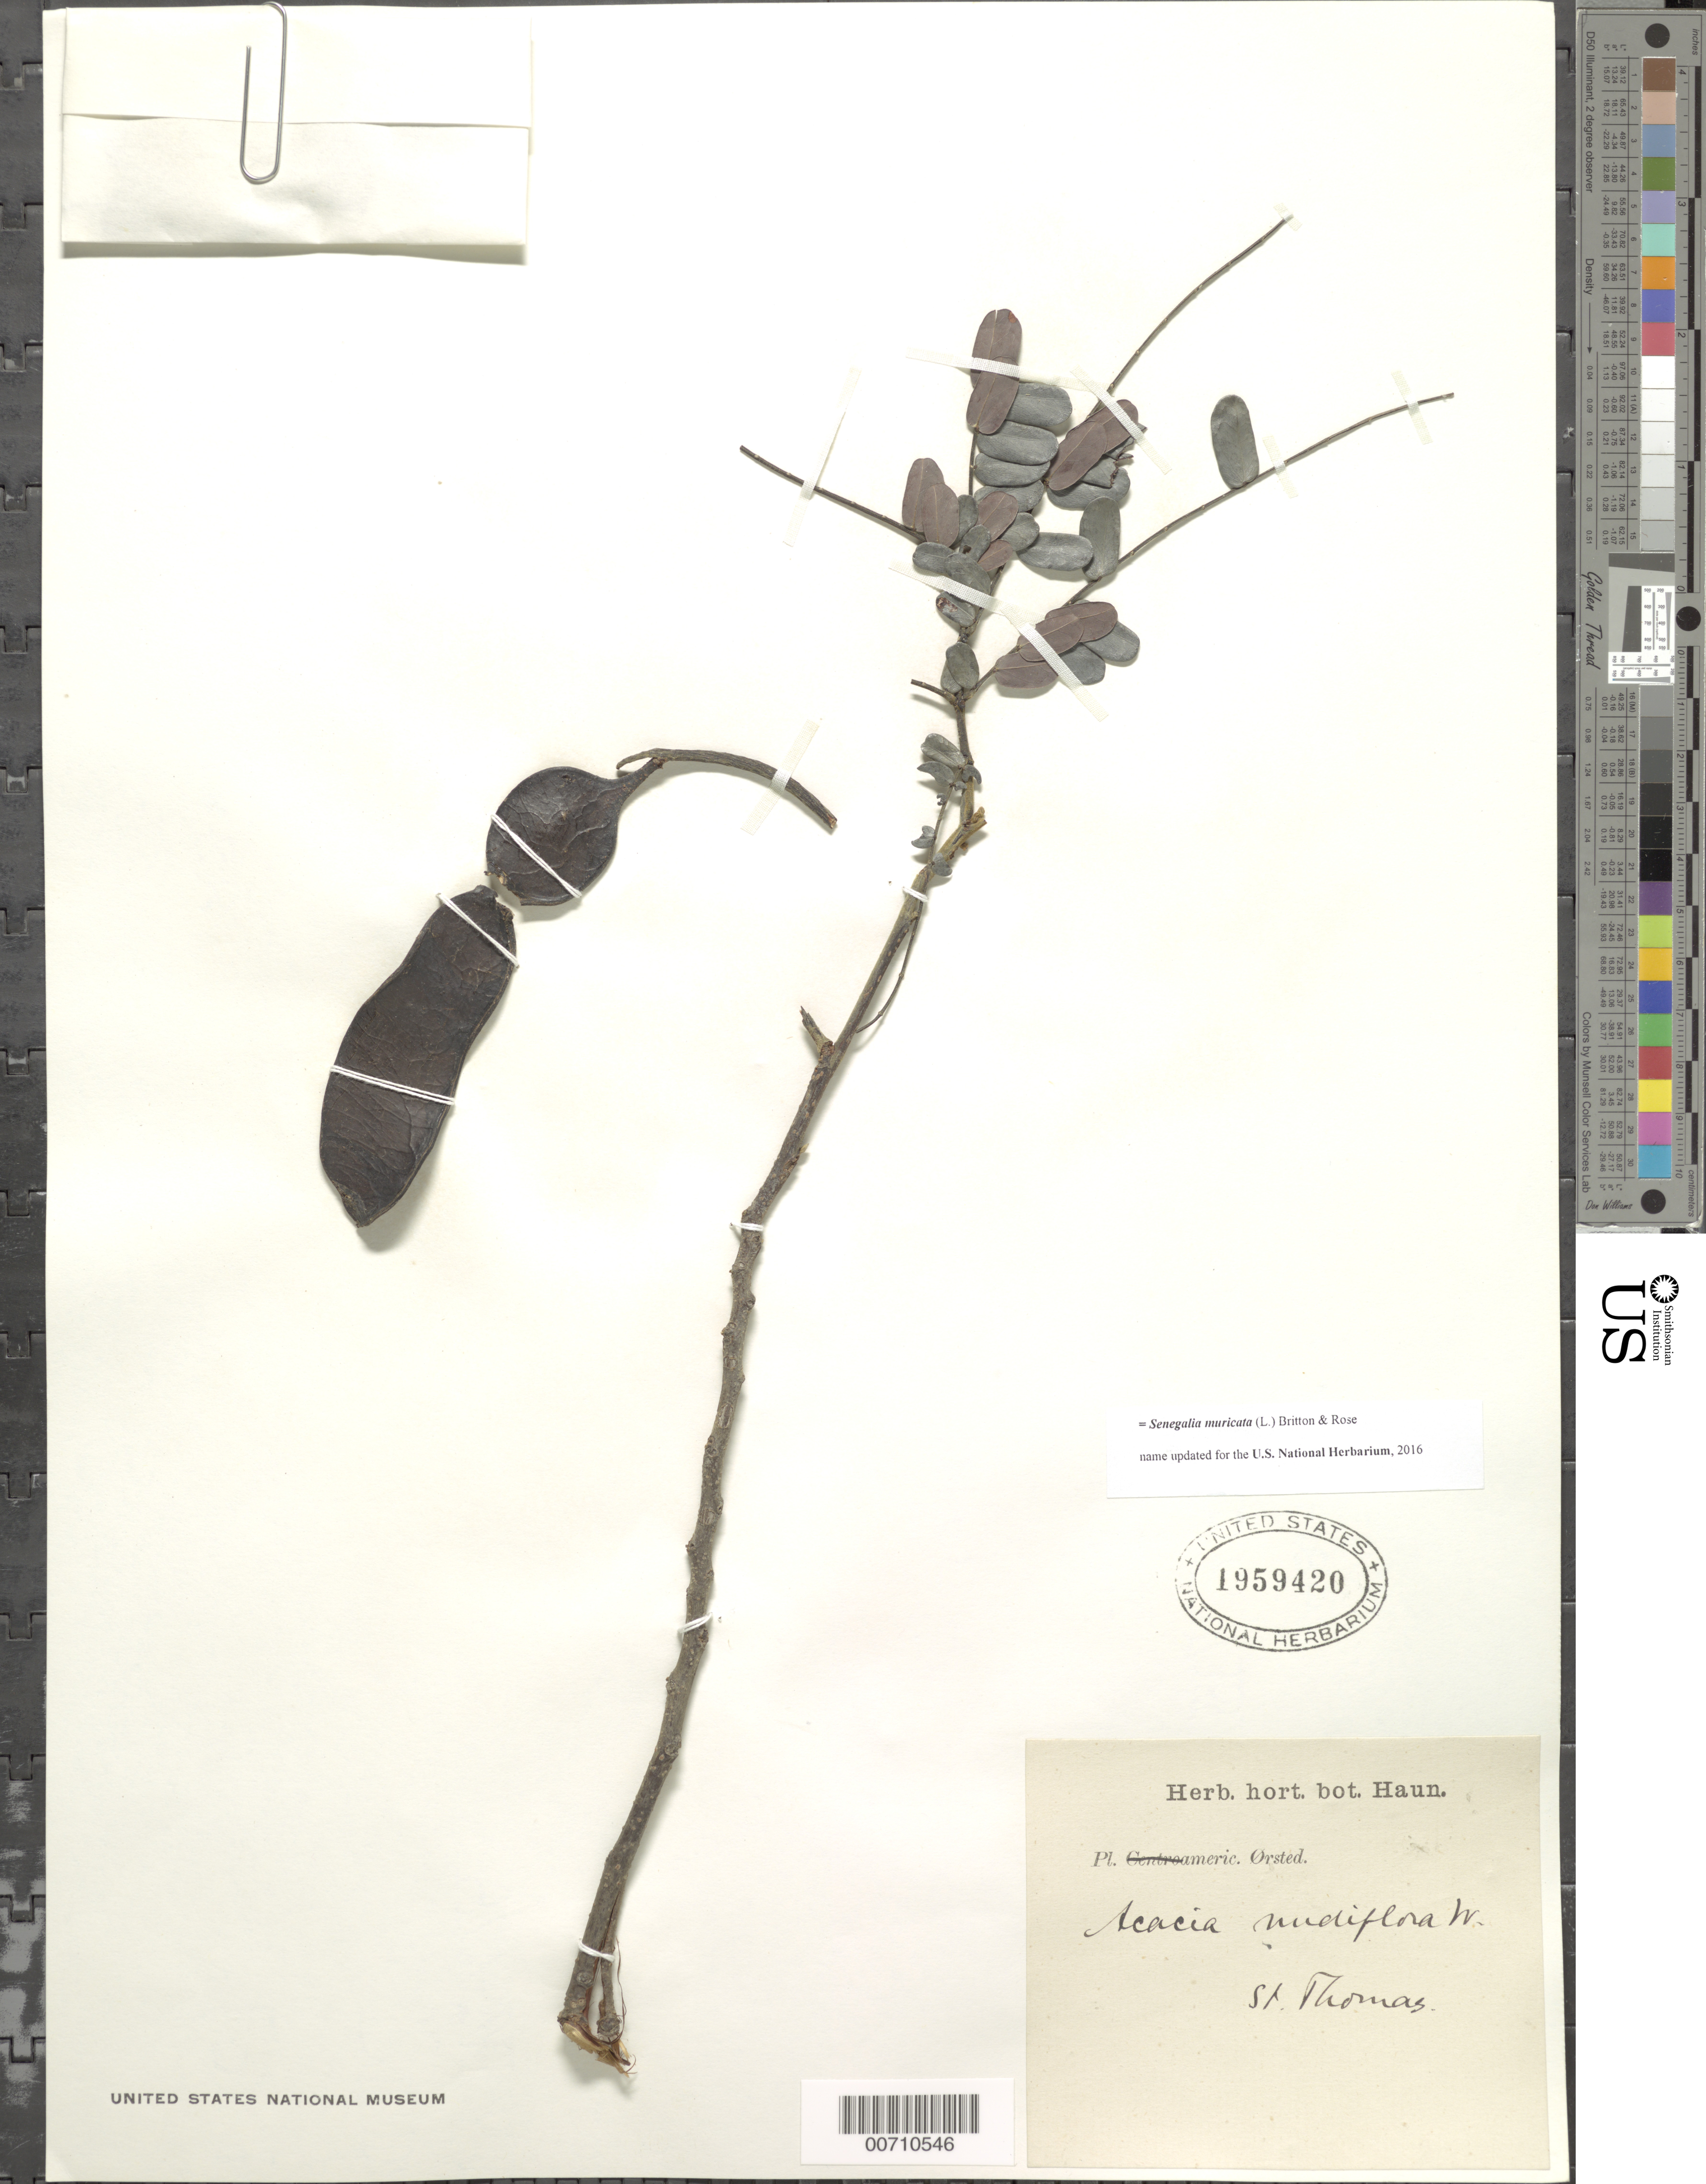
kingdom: Plantae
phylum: Tracheophyta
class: Magnoliopsida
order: Fabales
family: Fabaceae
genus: Parasenegalia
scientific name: Parasenegalia muricata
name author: (L.) Seigler & Ebinger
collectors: A. S. Oersted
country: U.S. Virgin Islands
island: St. Thomas Island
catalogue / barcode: US 1959420